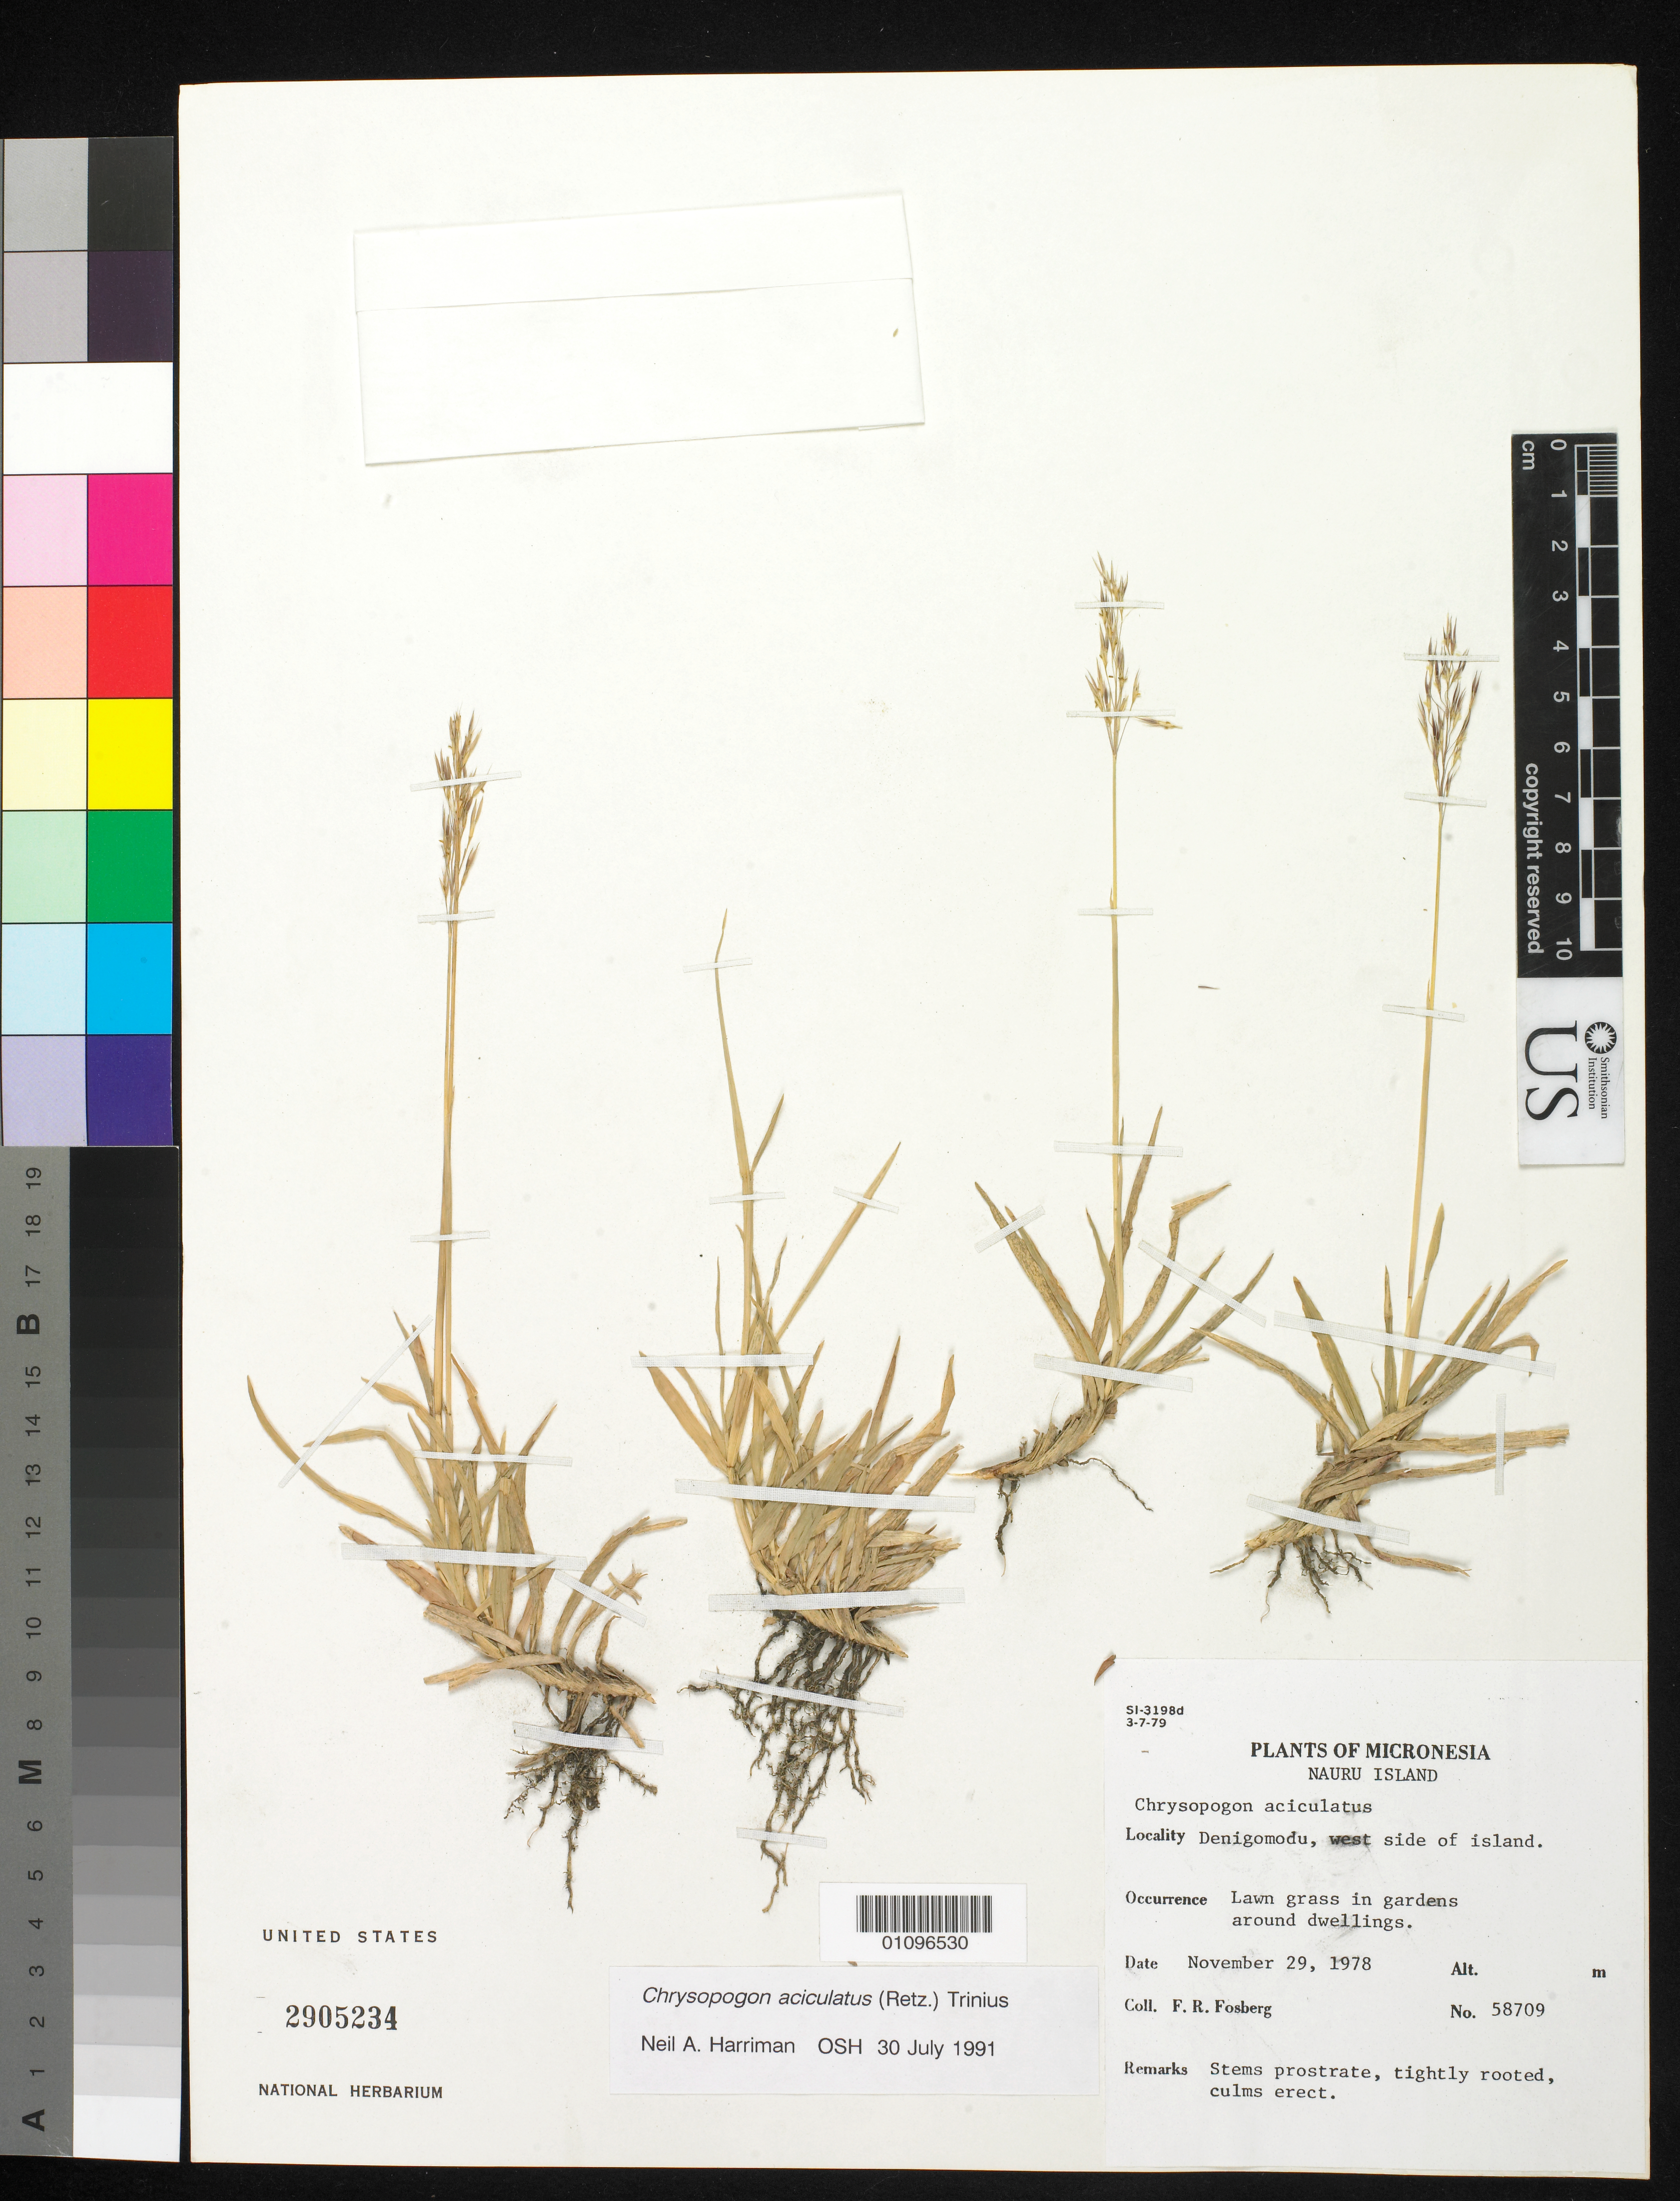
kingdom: Plantae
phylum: Tracheophyta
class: Liliopsida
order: Poales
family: Poaceae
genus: Chrysopogon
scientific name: Chrysopogon aciculatus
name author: (Retz.) Trin.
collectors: F. R. Fosberg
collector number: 58709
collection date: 1978-11-29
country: Nauru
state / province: Denigomodu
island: Nauru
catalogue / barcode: US 2905234